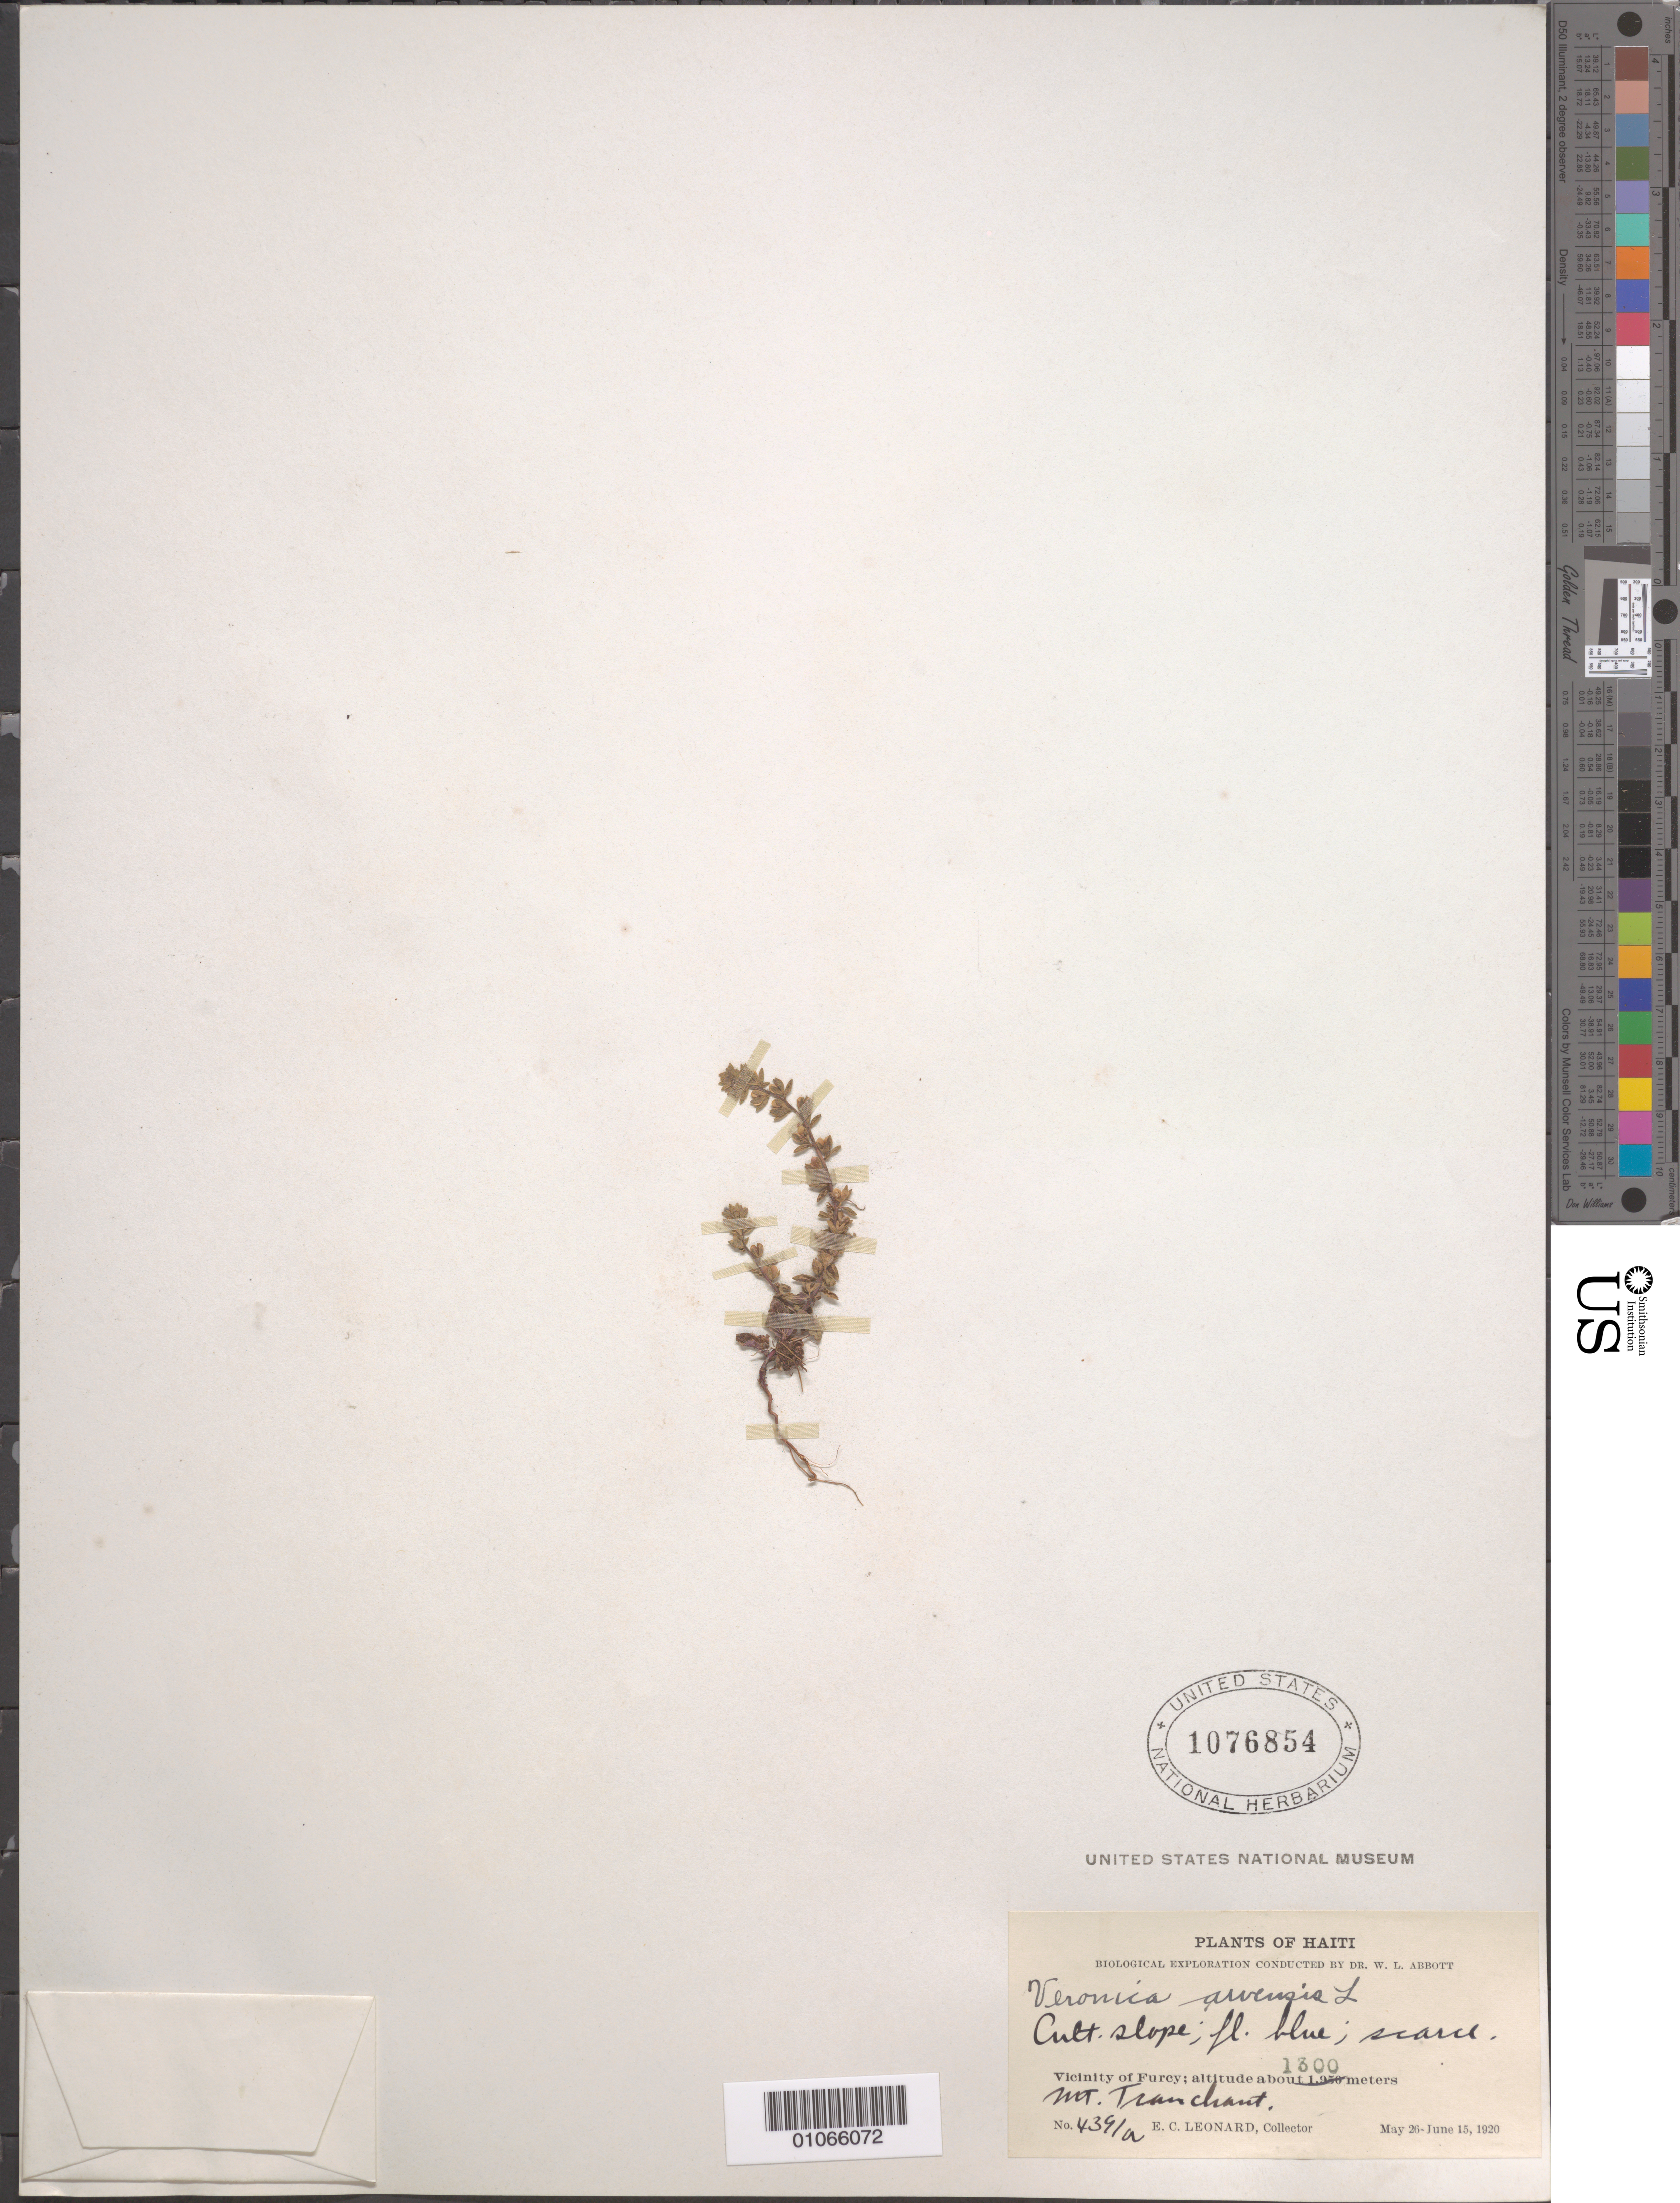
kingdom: Plantae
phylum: Tracheophyta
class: Magnoliopsida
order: Lamiales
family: Plantaginaceae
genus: Veronica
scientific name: Veronica arvensis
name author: L.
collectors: E. C. Leonard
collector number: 4391a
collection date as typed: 26 May 1920 to 15 Jun 1920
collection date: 1920-05-26/1920-06-15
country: Haiti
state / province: Óuest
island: Hispaniola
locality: Vicinity of Furcy, Mt. Tran, cultivated slope.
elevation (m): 1300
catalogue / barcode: US 1076854